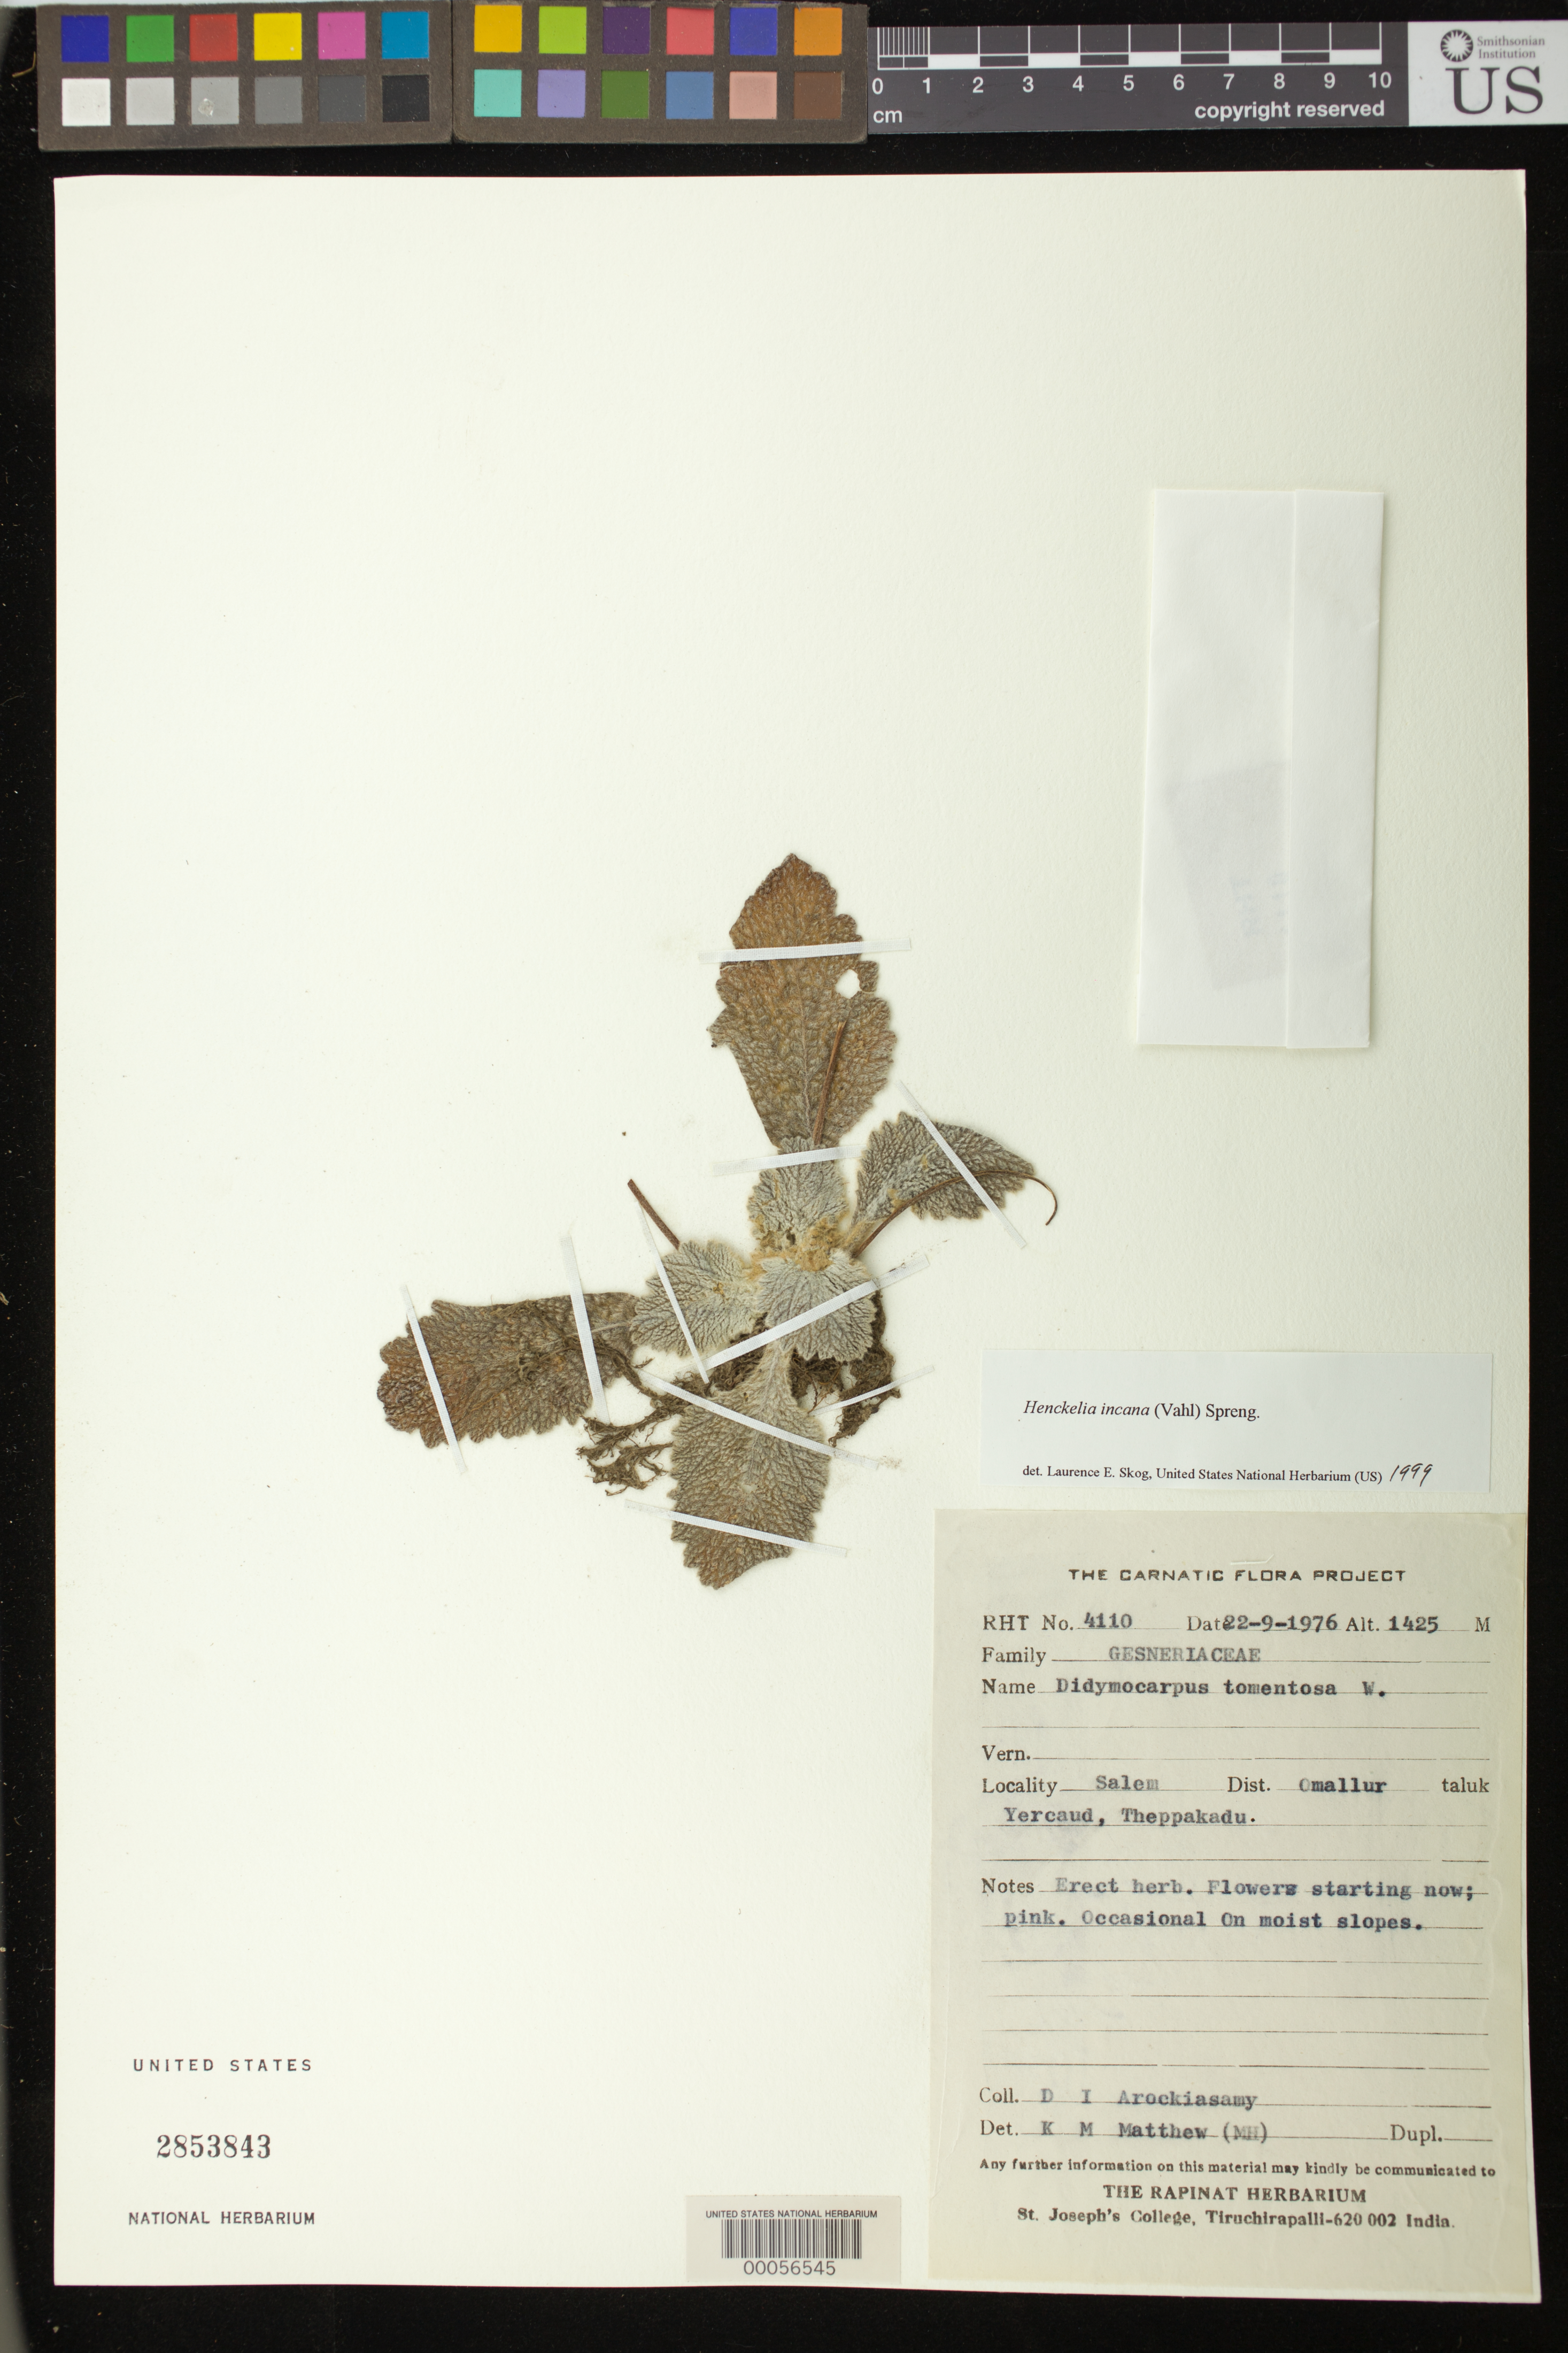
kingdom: Plantae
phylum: Tracheophyta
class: Magnoliopsida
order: Lamiales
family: Gesneriaceae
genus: Henckelia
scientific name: Henckelia incana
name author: (Vahl) Spreng.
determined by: Matthew, K. M.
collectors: D. Arockiasamy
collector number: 4110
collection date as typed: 22 Sep 1976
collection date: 1976-09-22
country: India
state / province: Kerala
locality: Salem, yercaud, theppakadu. Omallur.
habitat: On moist slopes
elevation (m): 1425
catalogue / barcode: US 2853843